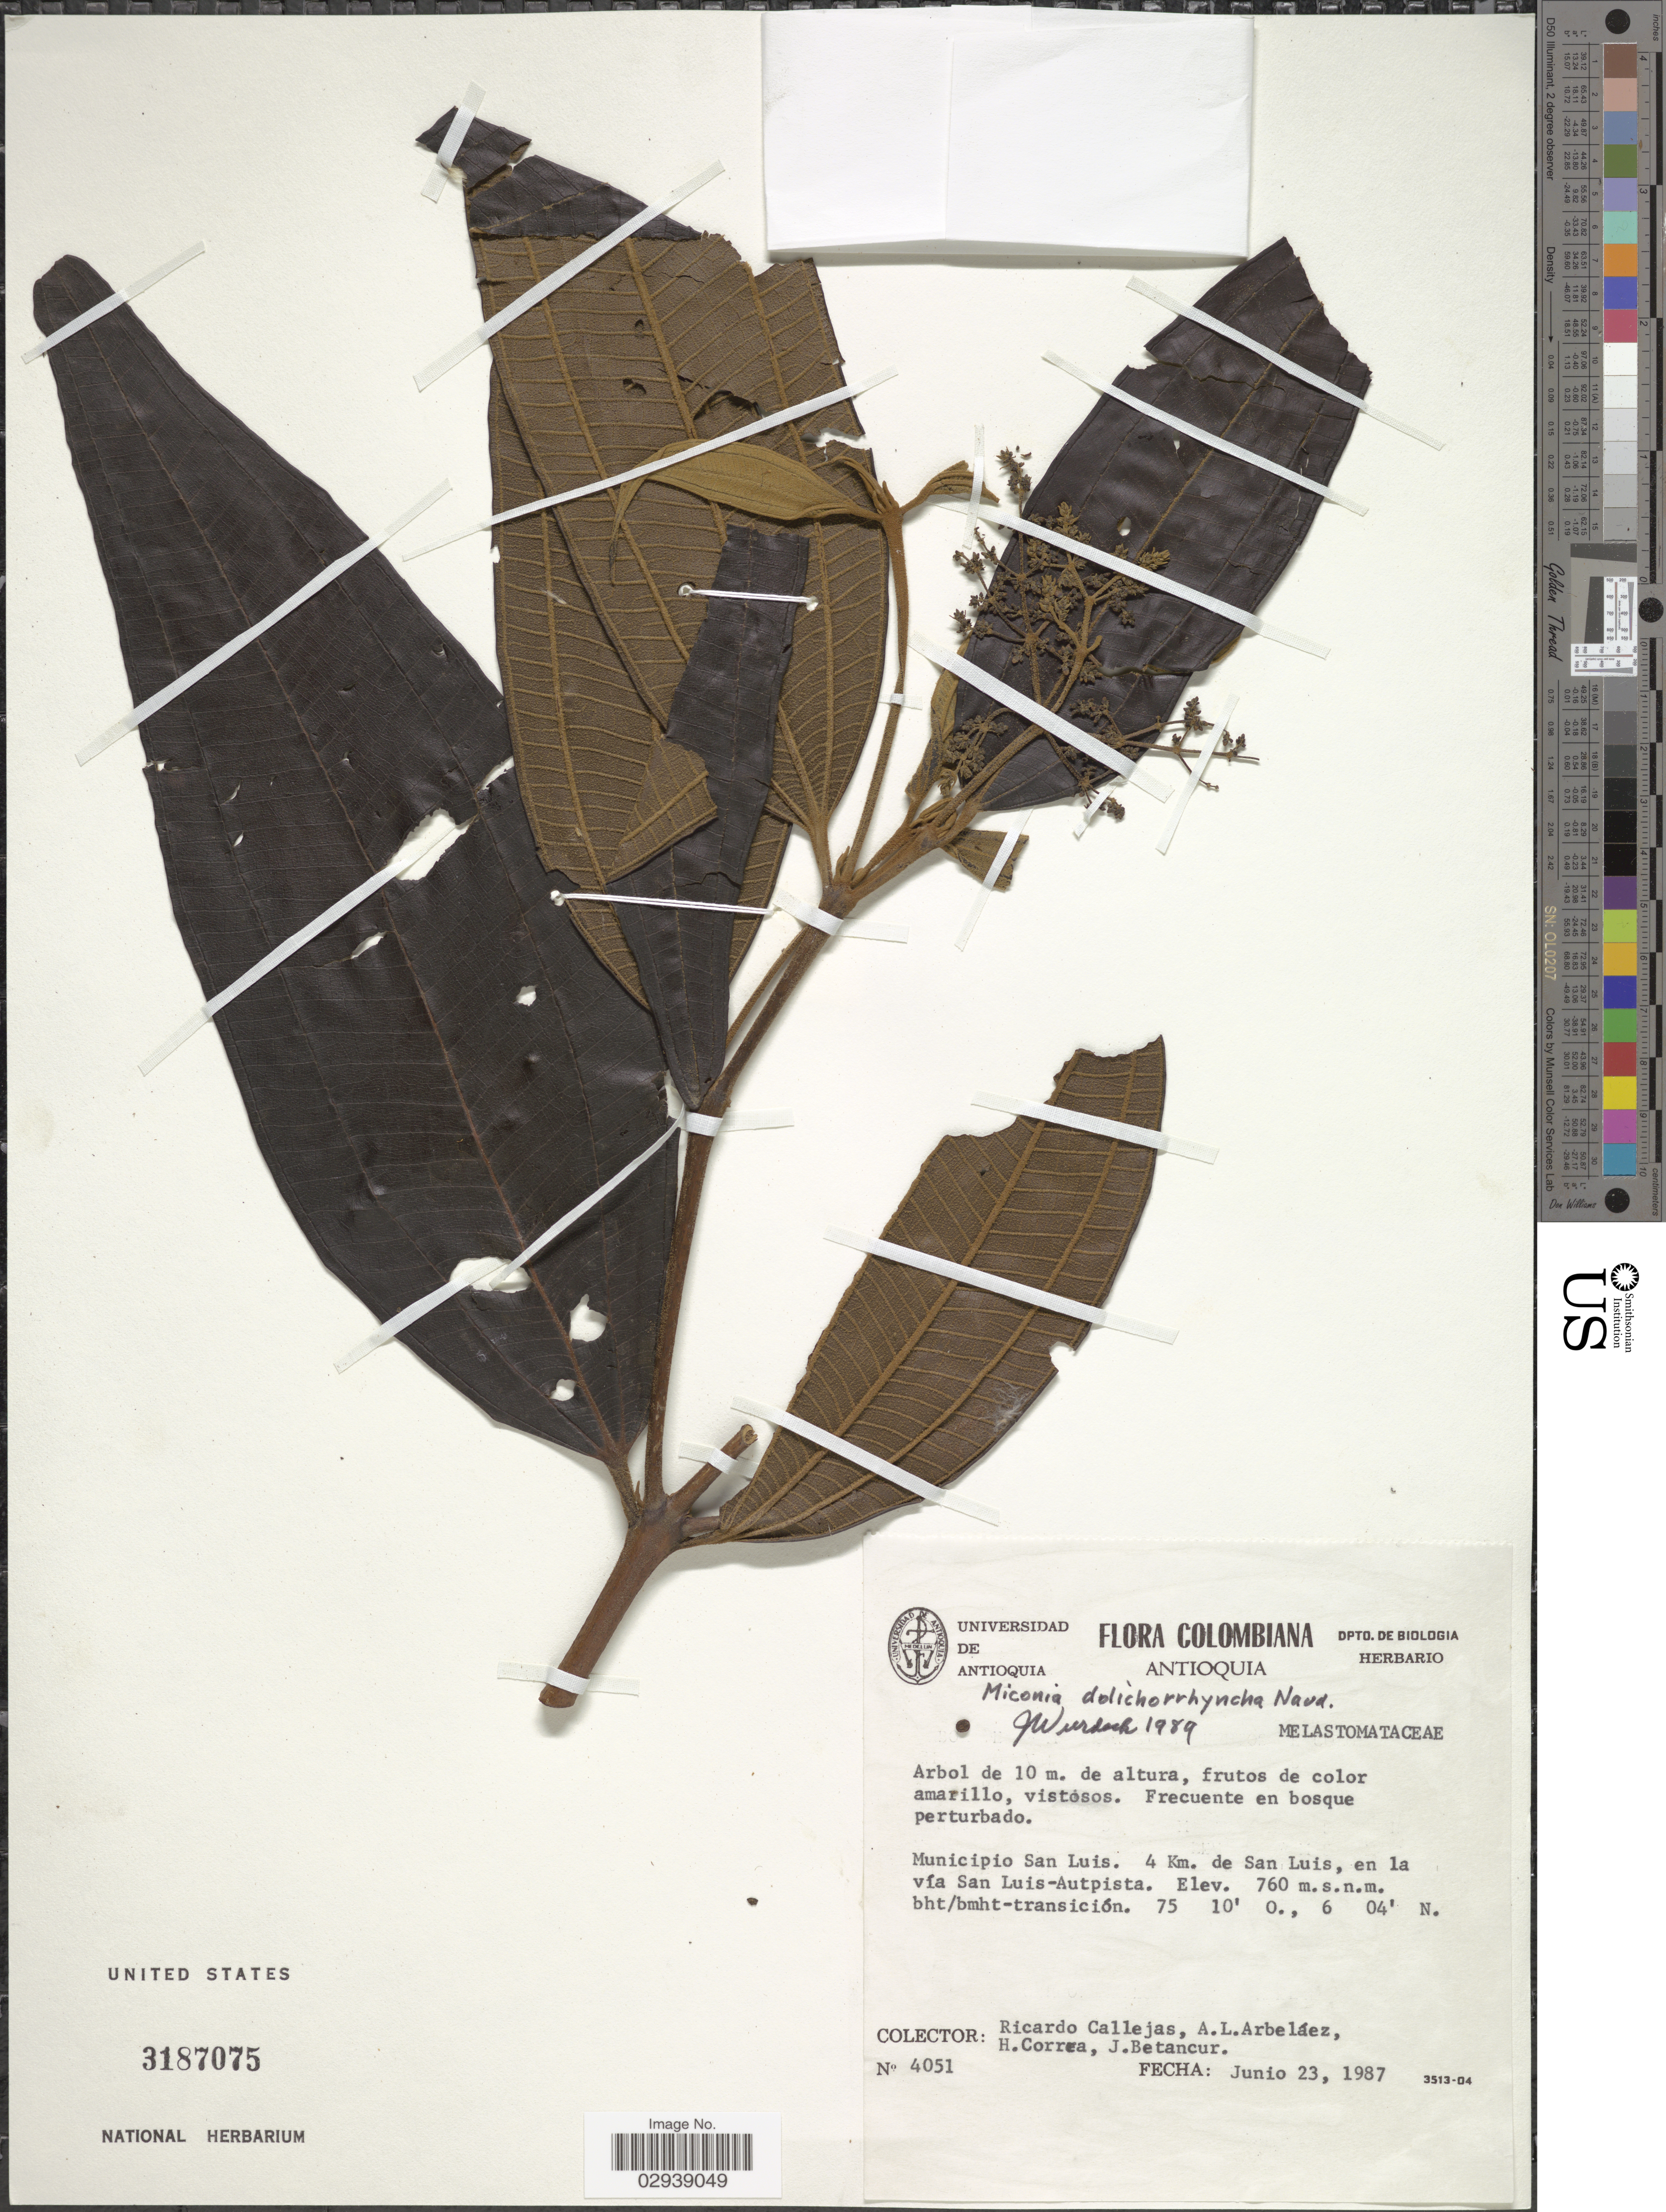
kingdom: Plantae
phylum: Tracheophyta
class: Magnoliopsida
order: Myrtales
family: Melastomataceae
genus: Miconia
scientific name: Miconia dolichorrhyncha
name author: Naudin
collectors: R. Callejas, A. Arbeláez Alvarez, H. Correa & J. Betancur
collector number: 4051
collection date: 1987-06-23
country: Colombia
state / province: Antioquia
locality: Municipio San Luis. 4 Km. de San Luis, en la vía San Luis- Autpista, bht/mbht-transición.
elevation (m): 760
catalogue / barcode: US 3187075